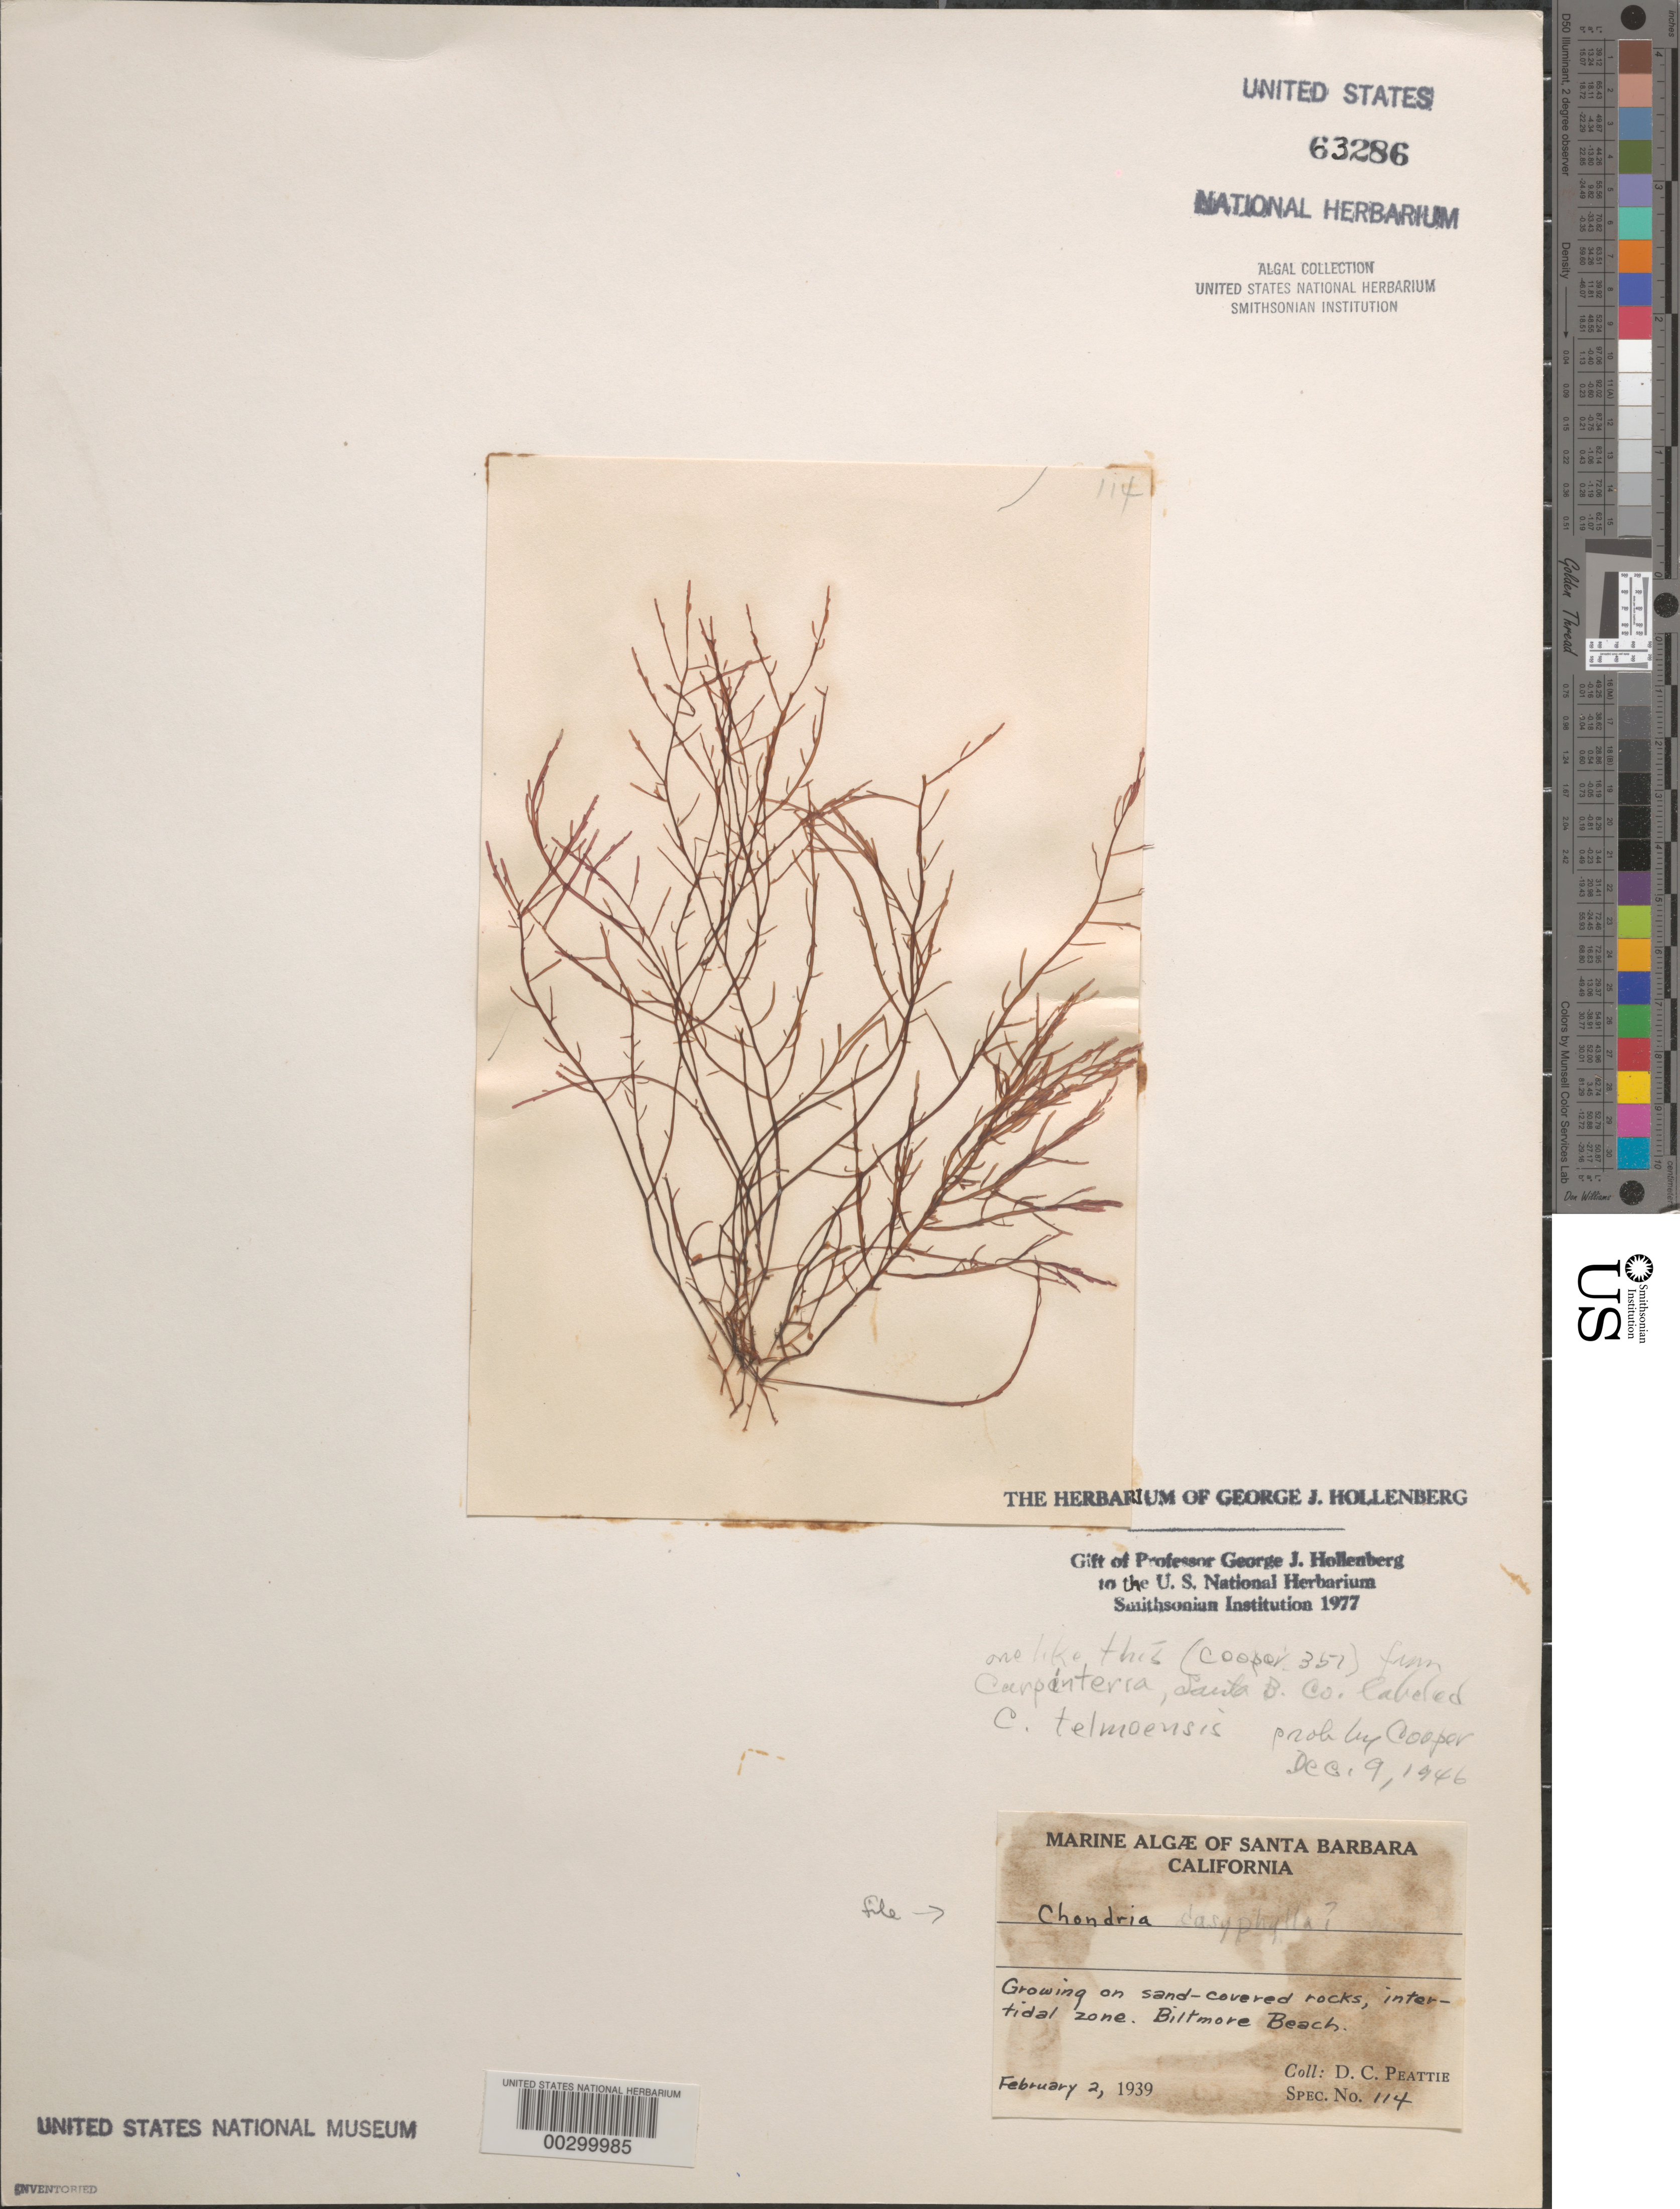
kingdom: Plantae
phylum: Rhodophyta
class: Florideophyceae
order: Ceramiales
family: Rhodomelaceae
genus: Chondria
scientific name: Chondria dasyphylla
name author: (Woodw.) C. Agardh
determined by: Hollenberg, George J.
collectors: D. Peattie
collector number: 114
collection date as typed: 02 Feb 1939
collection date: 1939-02-02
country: United States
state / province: California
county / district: Santa Barbara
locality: Biltmore Beach, Santa Barbara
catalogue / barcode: US 63286